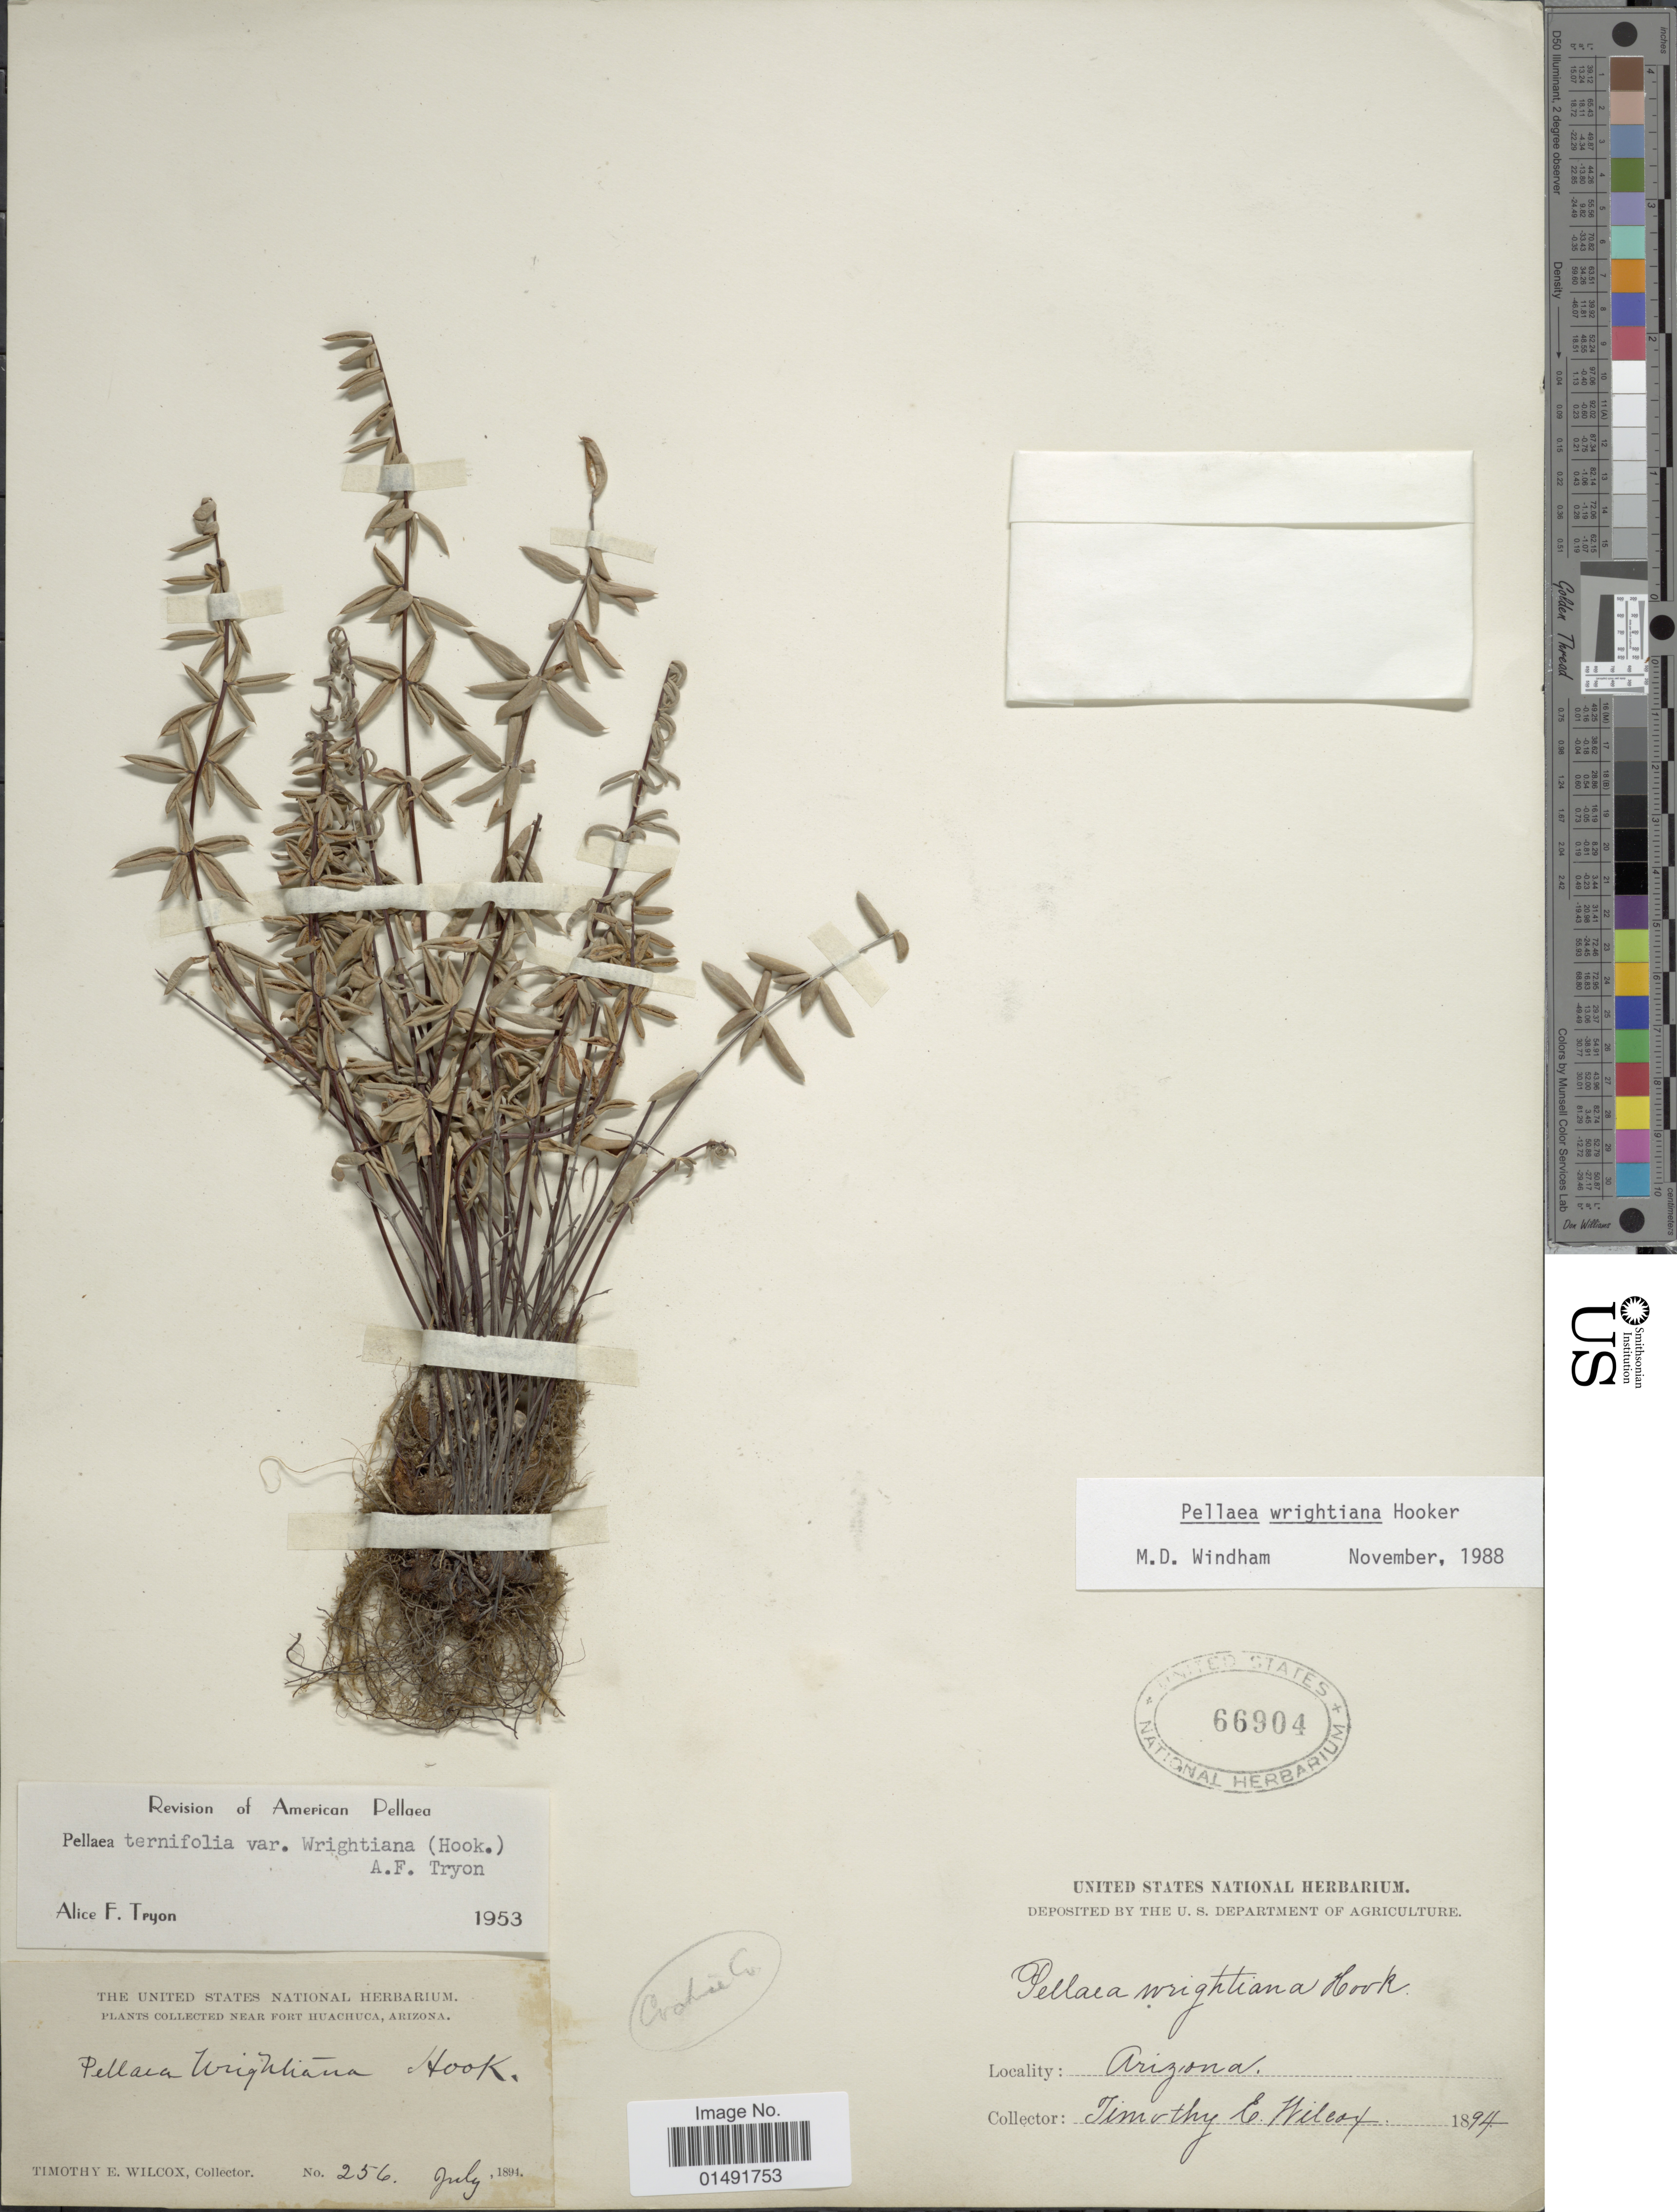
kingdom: Plantae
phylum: Tracheophyta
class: Polypodiopsida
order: Polypodiales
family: Pteridaceae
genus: Pellaea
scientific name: Pellaea wrightiana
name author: Hook.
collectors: T. E. Wilcox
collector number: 256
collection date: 1894-07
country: United States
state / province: Arizona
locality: Near Fort Huachuca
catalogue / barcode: US 66904